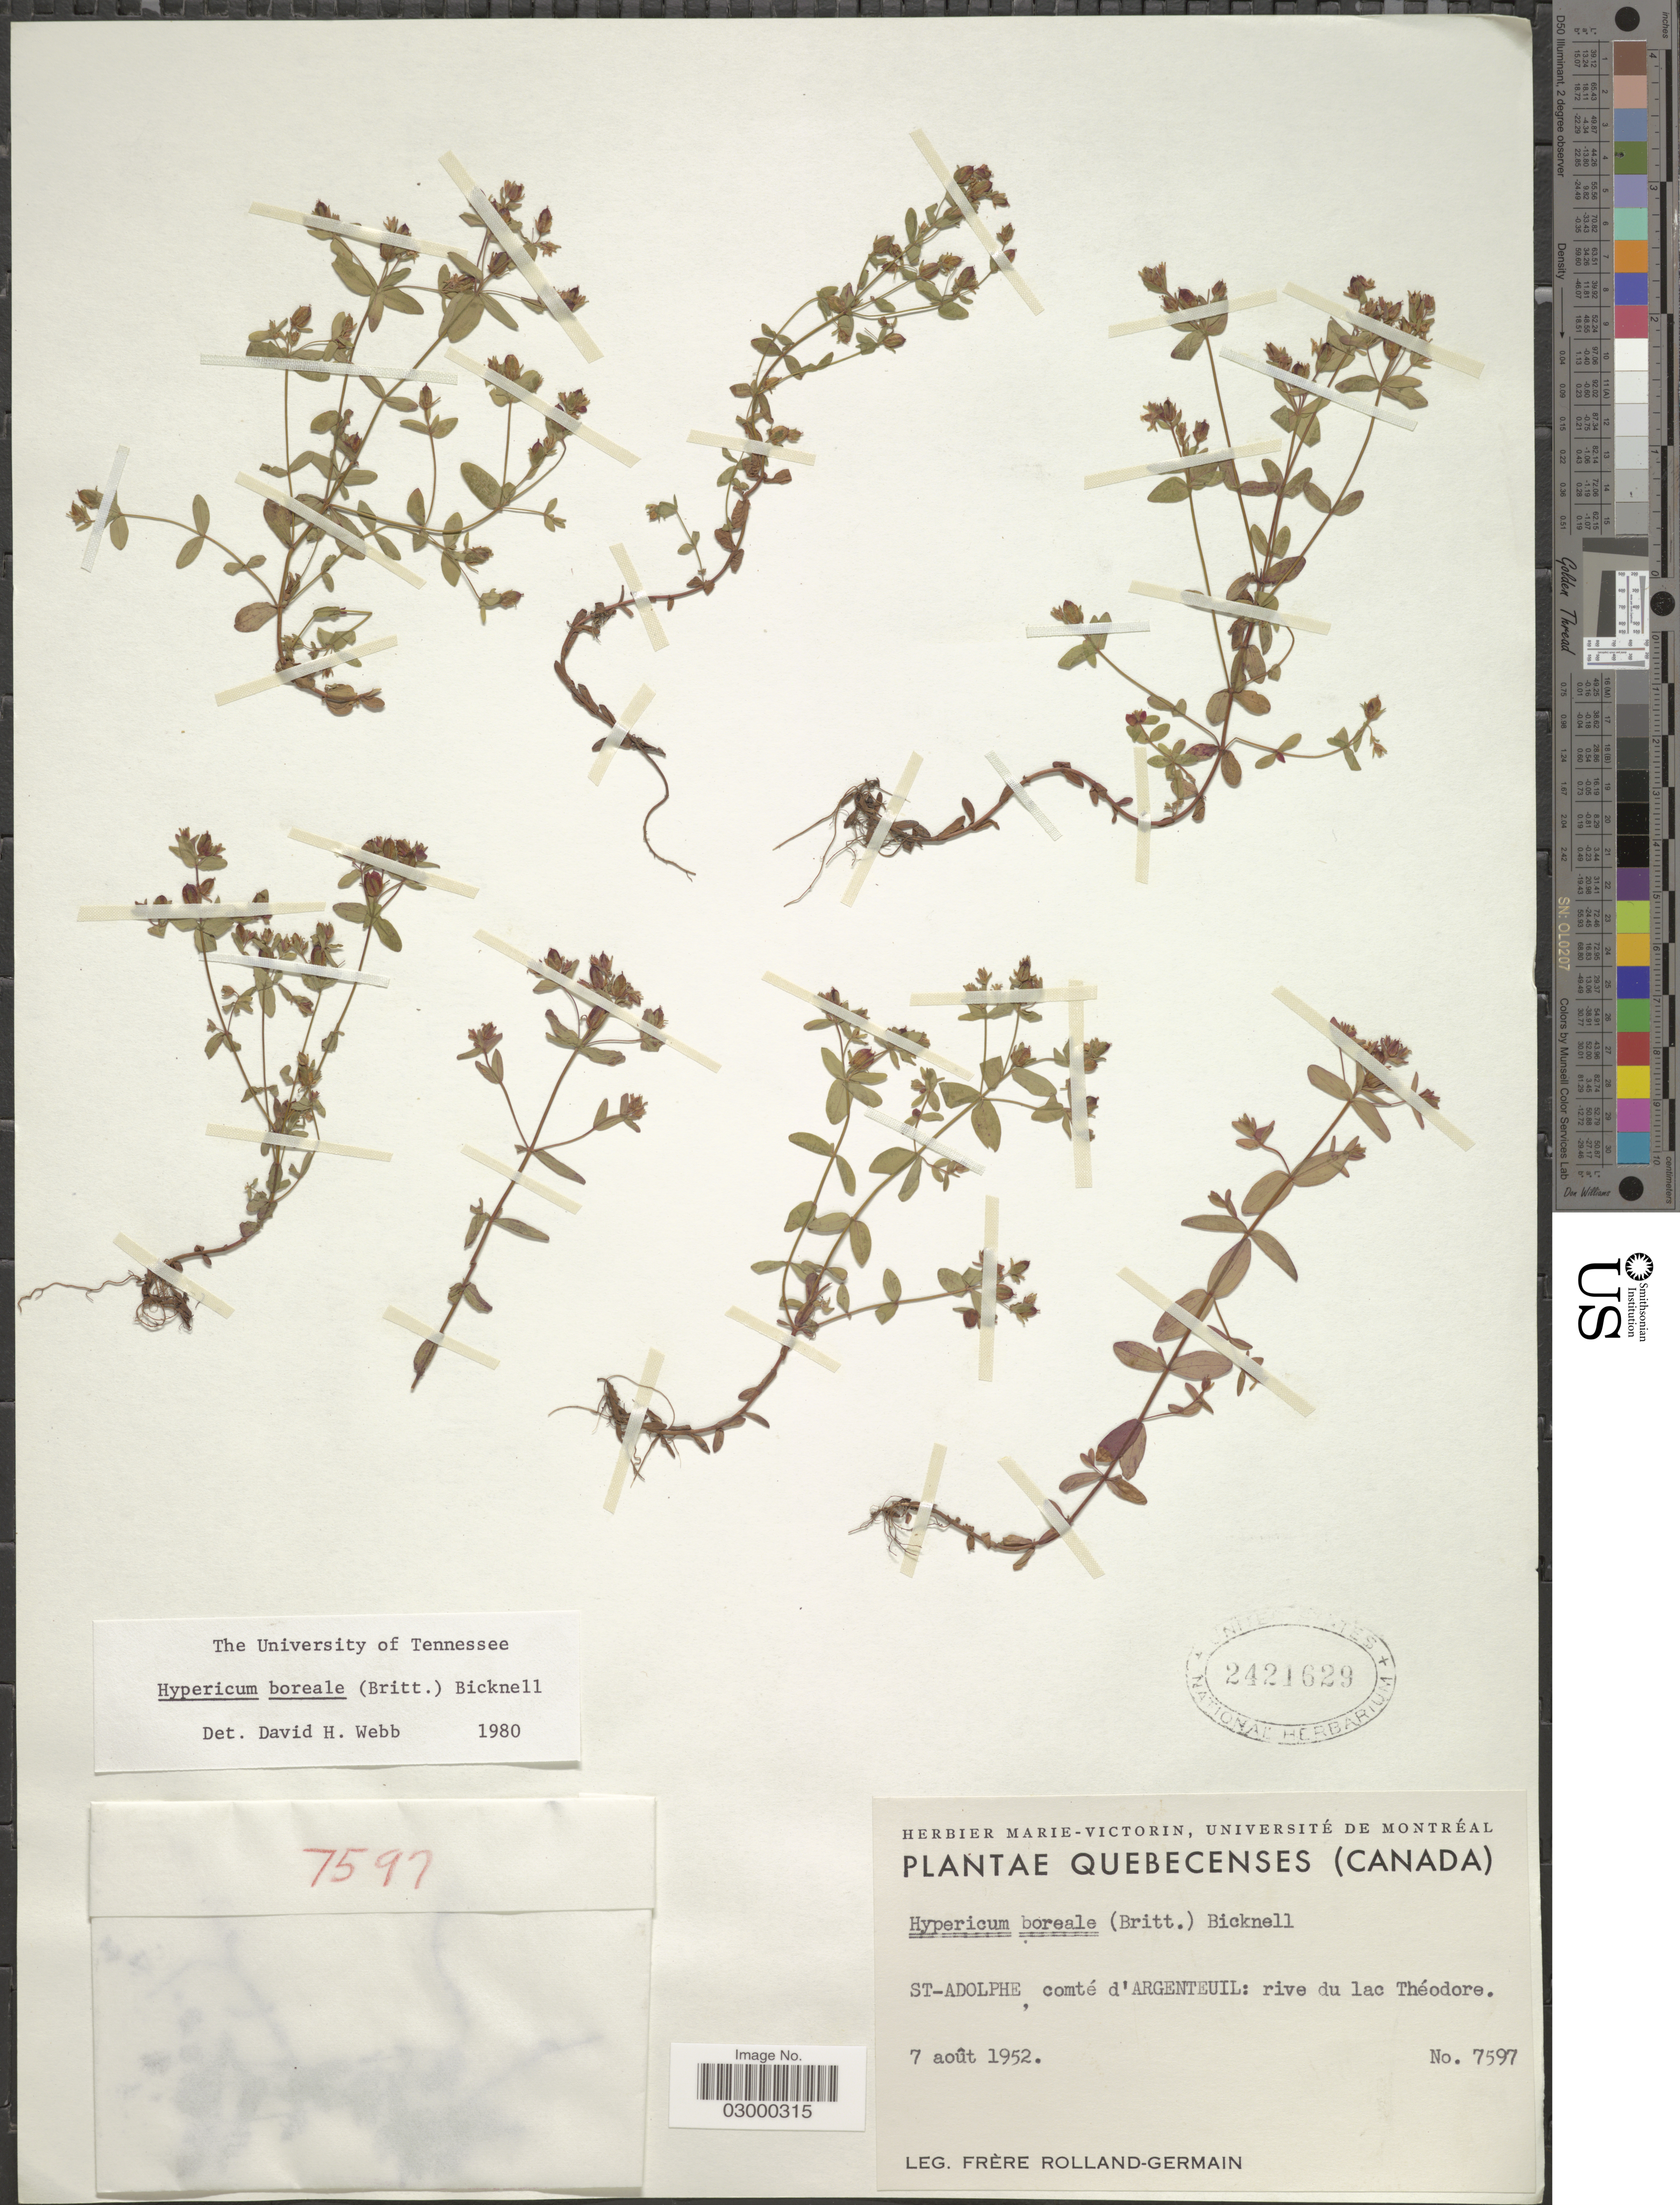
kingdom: Plantae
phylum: Tracheophyta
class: Magnoliopsida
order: Malpighiales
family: Hypericaceae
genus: Hypericum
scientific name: Hypericum boreale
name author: (Britton) E.P. Bicknell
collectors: Rolland-Germain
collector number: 7597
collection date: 1952-08-07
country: Canada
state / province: Quebec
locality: St-Adolphe, comté d'Argenteuil, rive du lac Théodore.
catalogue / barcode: US 2421629